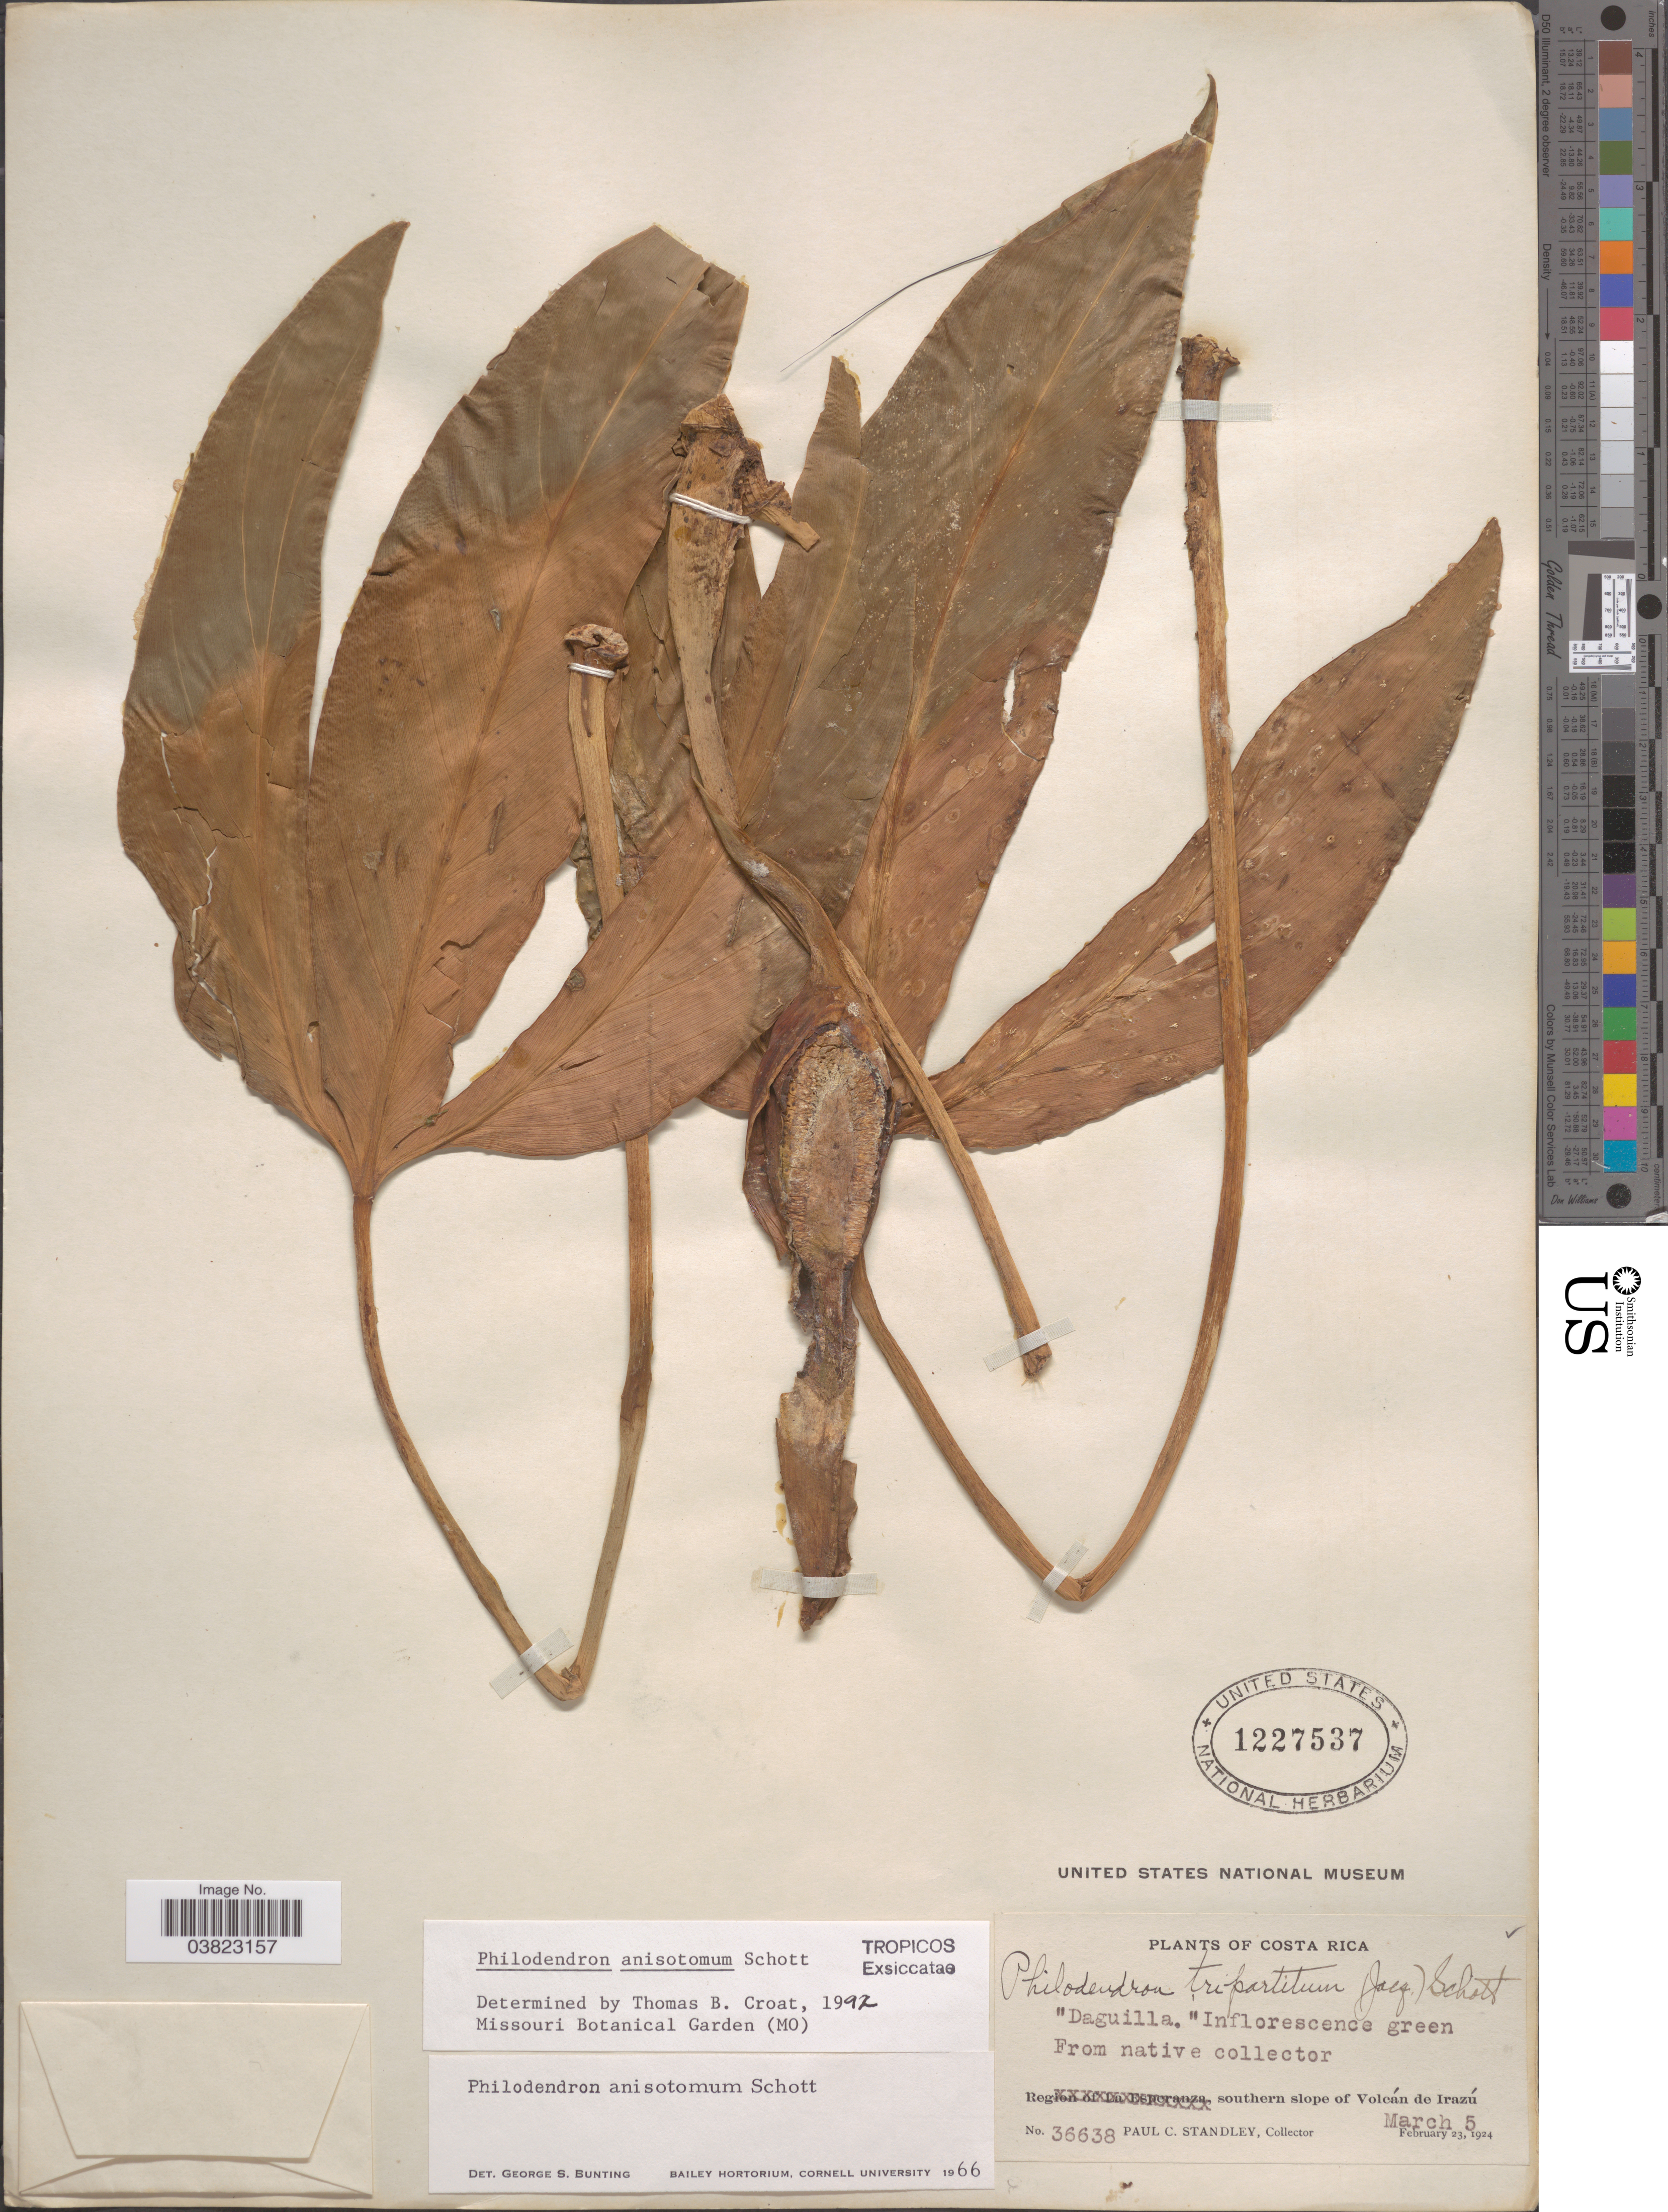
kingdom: Plantae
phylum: Tracheophyta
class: Liliopsida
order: Alismatales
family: Araceae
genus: Philodendron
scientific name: Philodendron anisotomum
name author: Schott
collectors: P. C. Standley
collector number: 36638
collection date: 1924-03-05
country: Costa Rica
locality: Southern slope of Volcán de Irazú.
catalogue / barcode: US 1227537